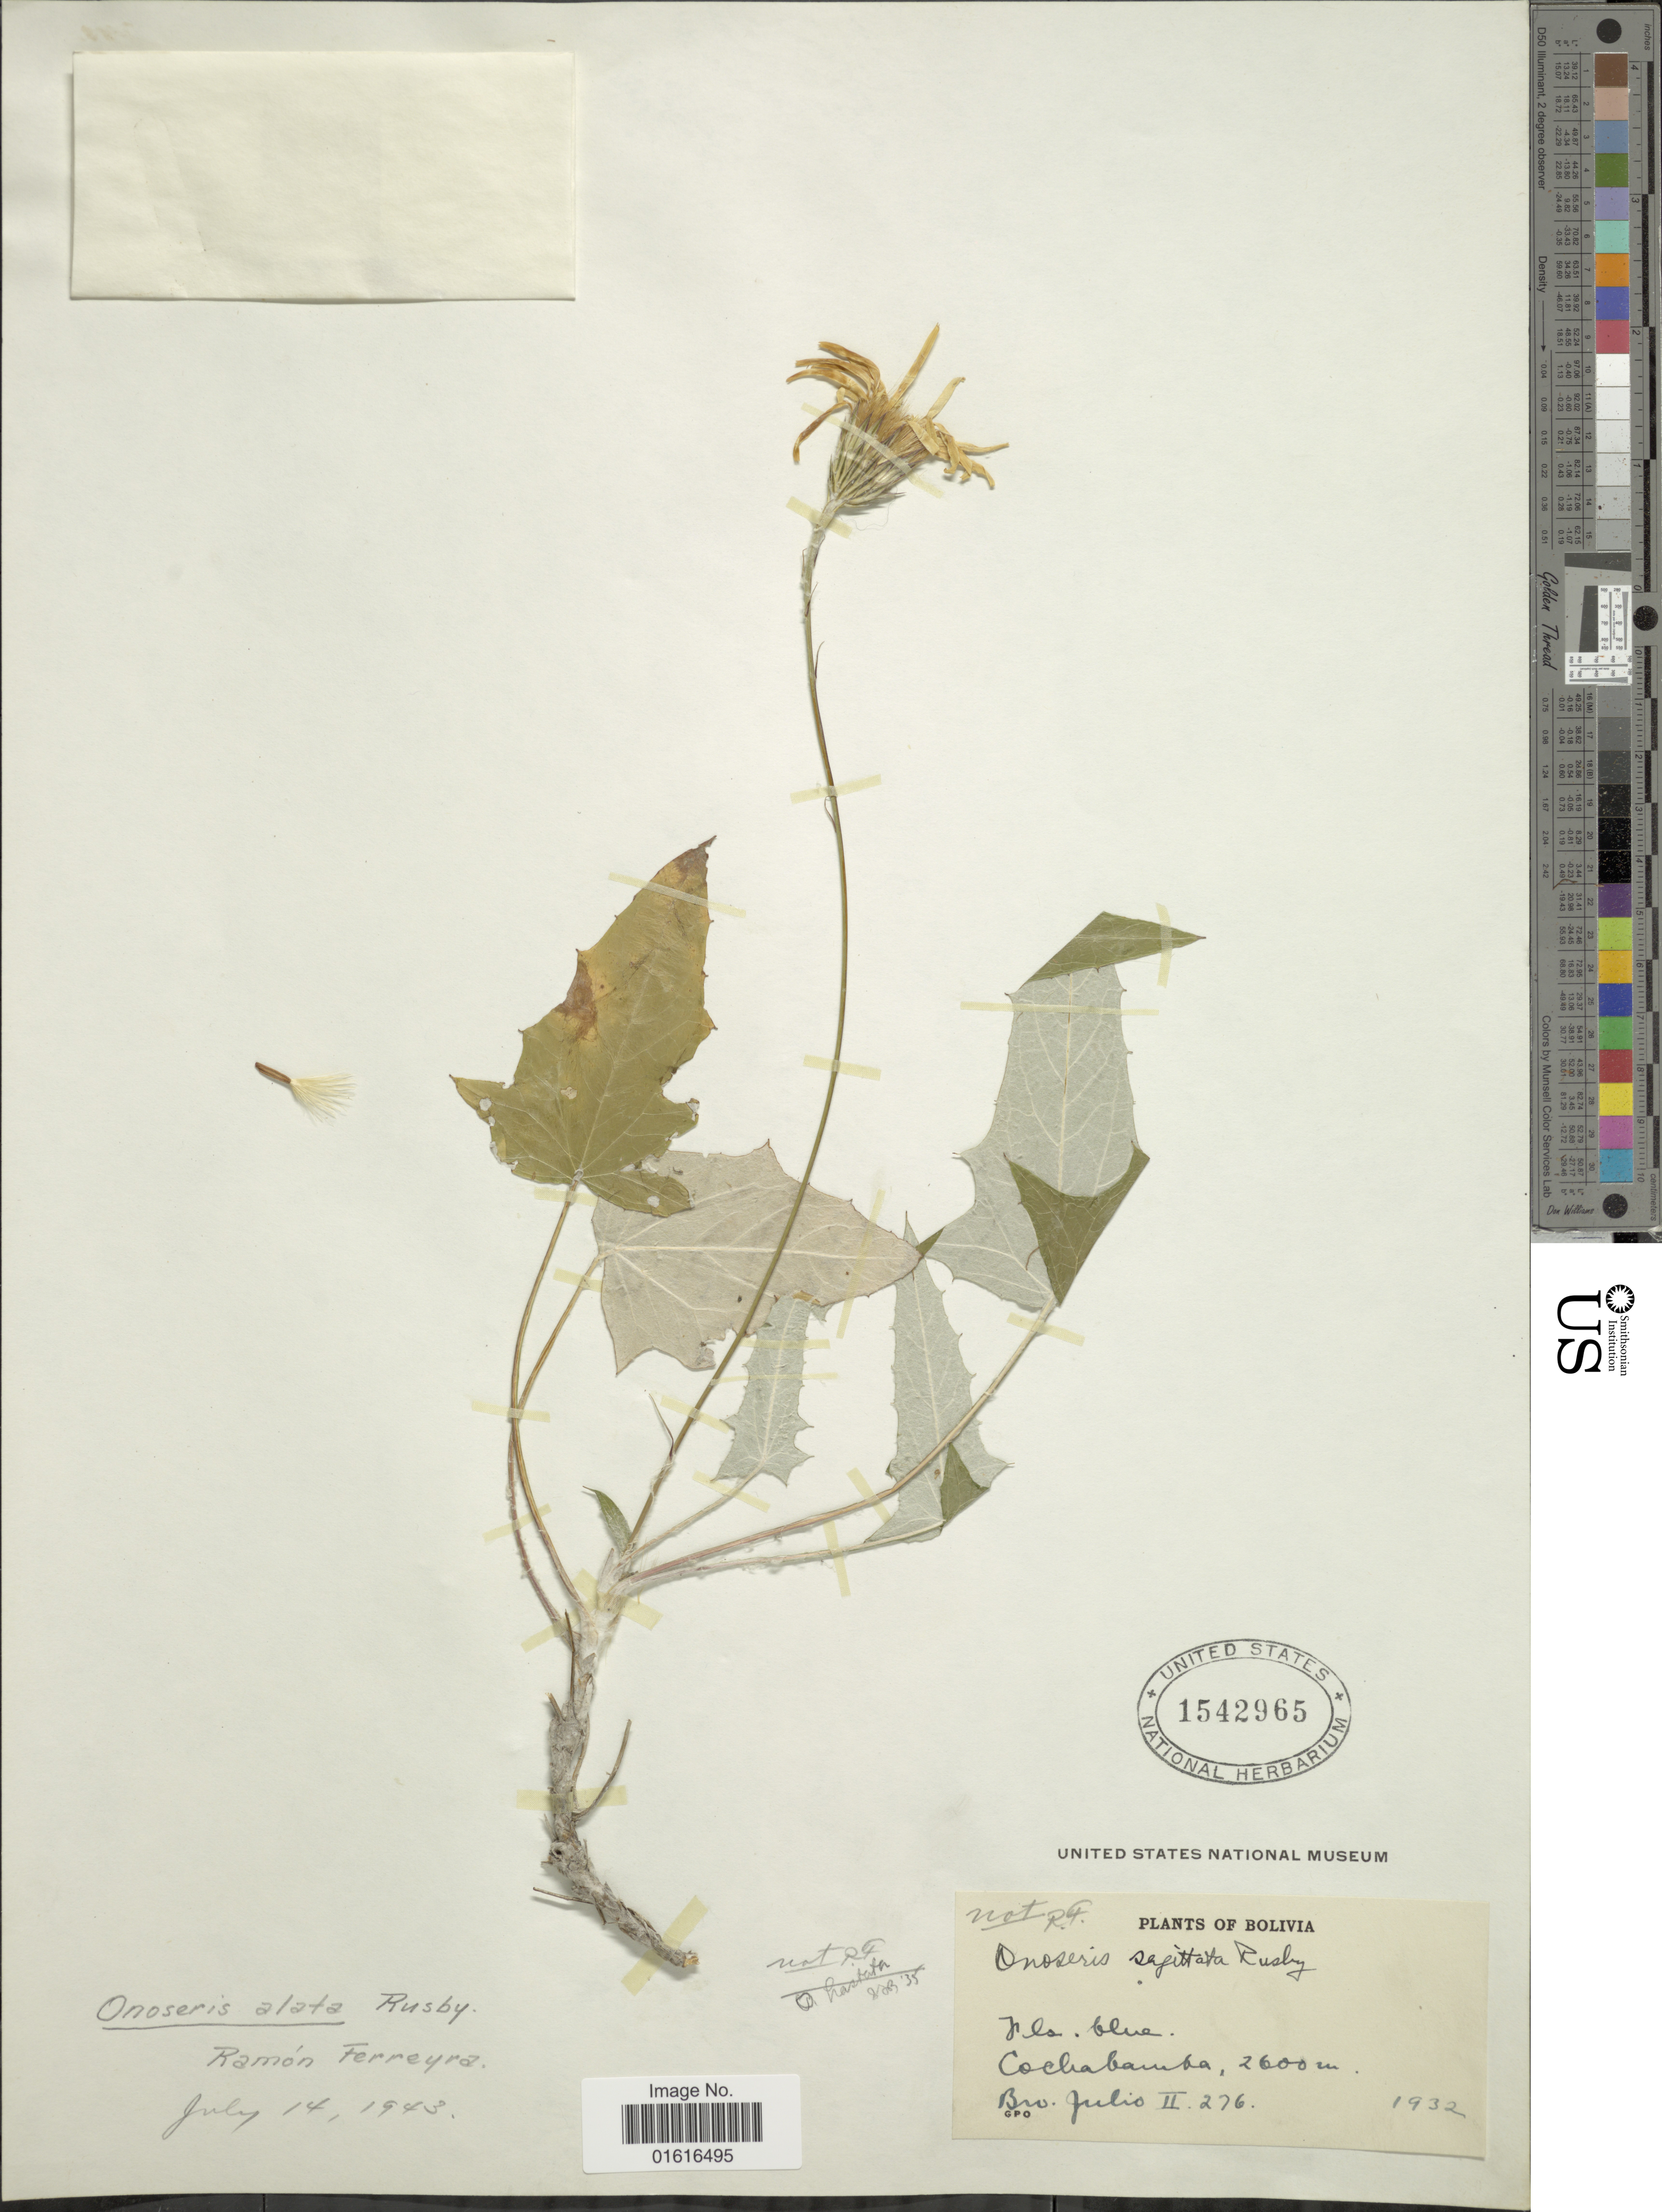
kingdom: Plantae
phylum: Tracheophyta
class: Magnoliopsida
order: Asterales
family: Asteraceae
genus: Onoseris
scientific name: Onoseris alata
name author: Rusby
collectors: Bro. Julio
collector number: II276?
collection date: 1932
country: Bolivia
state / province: Cochabamba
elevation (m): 2600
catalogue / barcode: US 1542965